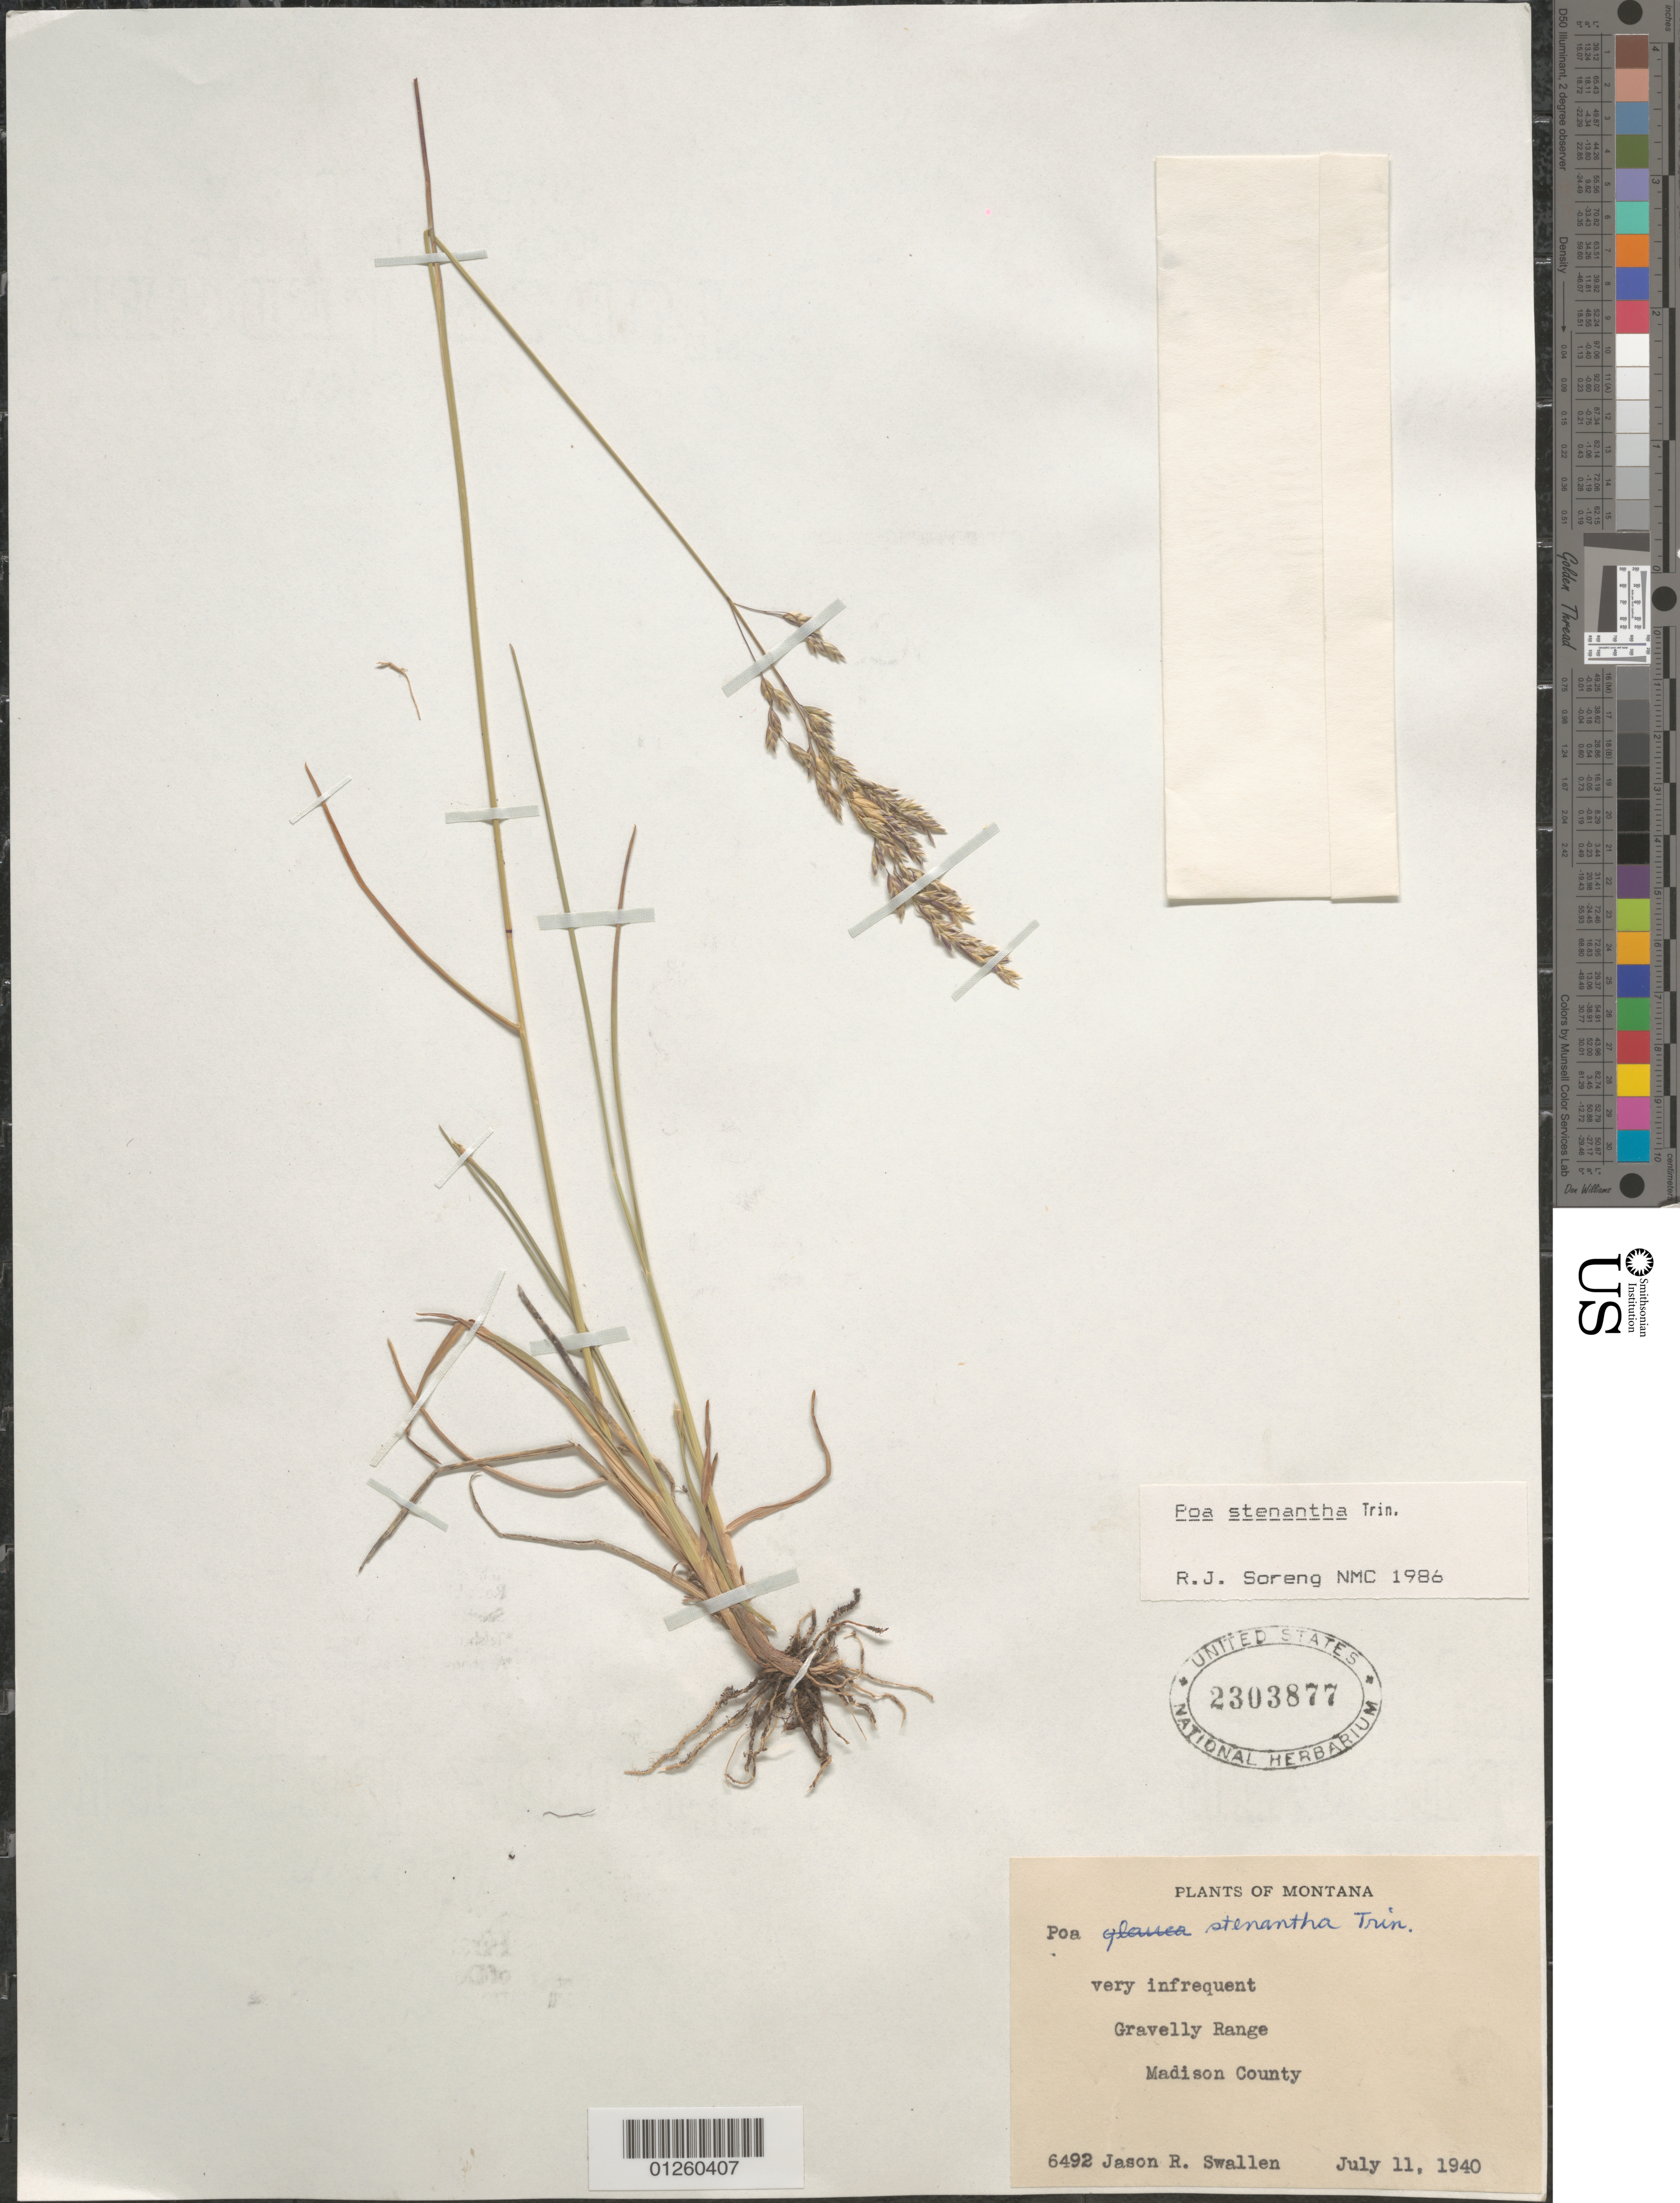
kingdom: Plantae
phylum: Tracheophyta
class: Liliopsida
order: Poales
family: Poaceae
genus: Poa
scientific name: Poa stenantha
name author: Trin.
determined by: Soreng, Robert J., Research Associate (BOT), Smithsonian Institution - National Museum of Natural History (UNITED STATES)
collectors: J. R. Swallen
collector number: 6492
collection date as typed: July 11, 1940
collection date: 1940-07-11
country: United States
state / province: Montana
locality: very infrequent, Gravelly Range, Madison County.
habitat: very infrequent.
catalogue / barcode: US 2303877